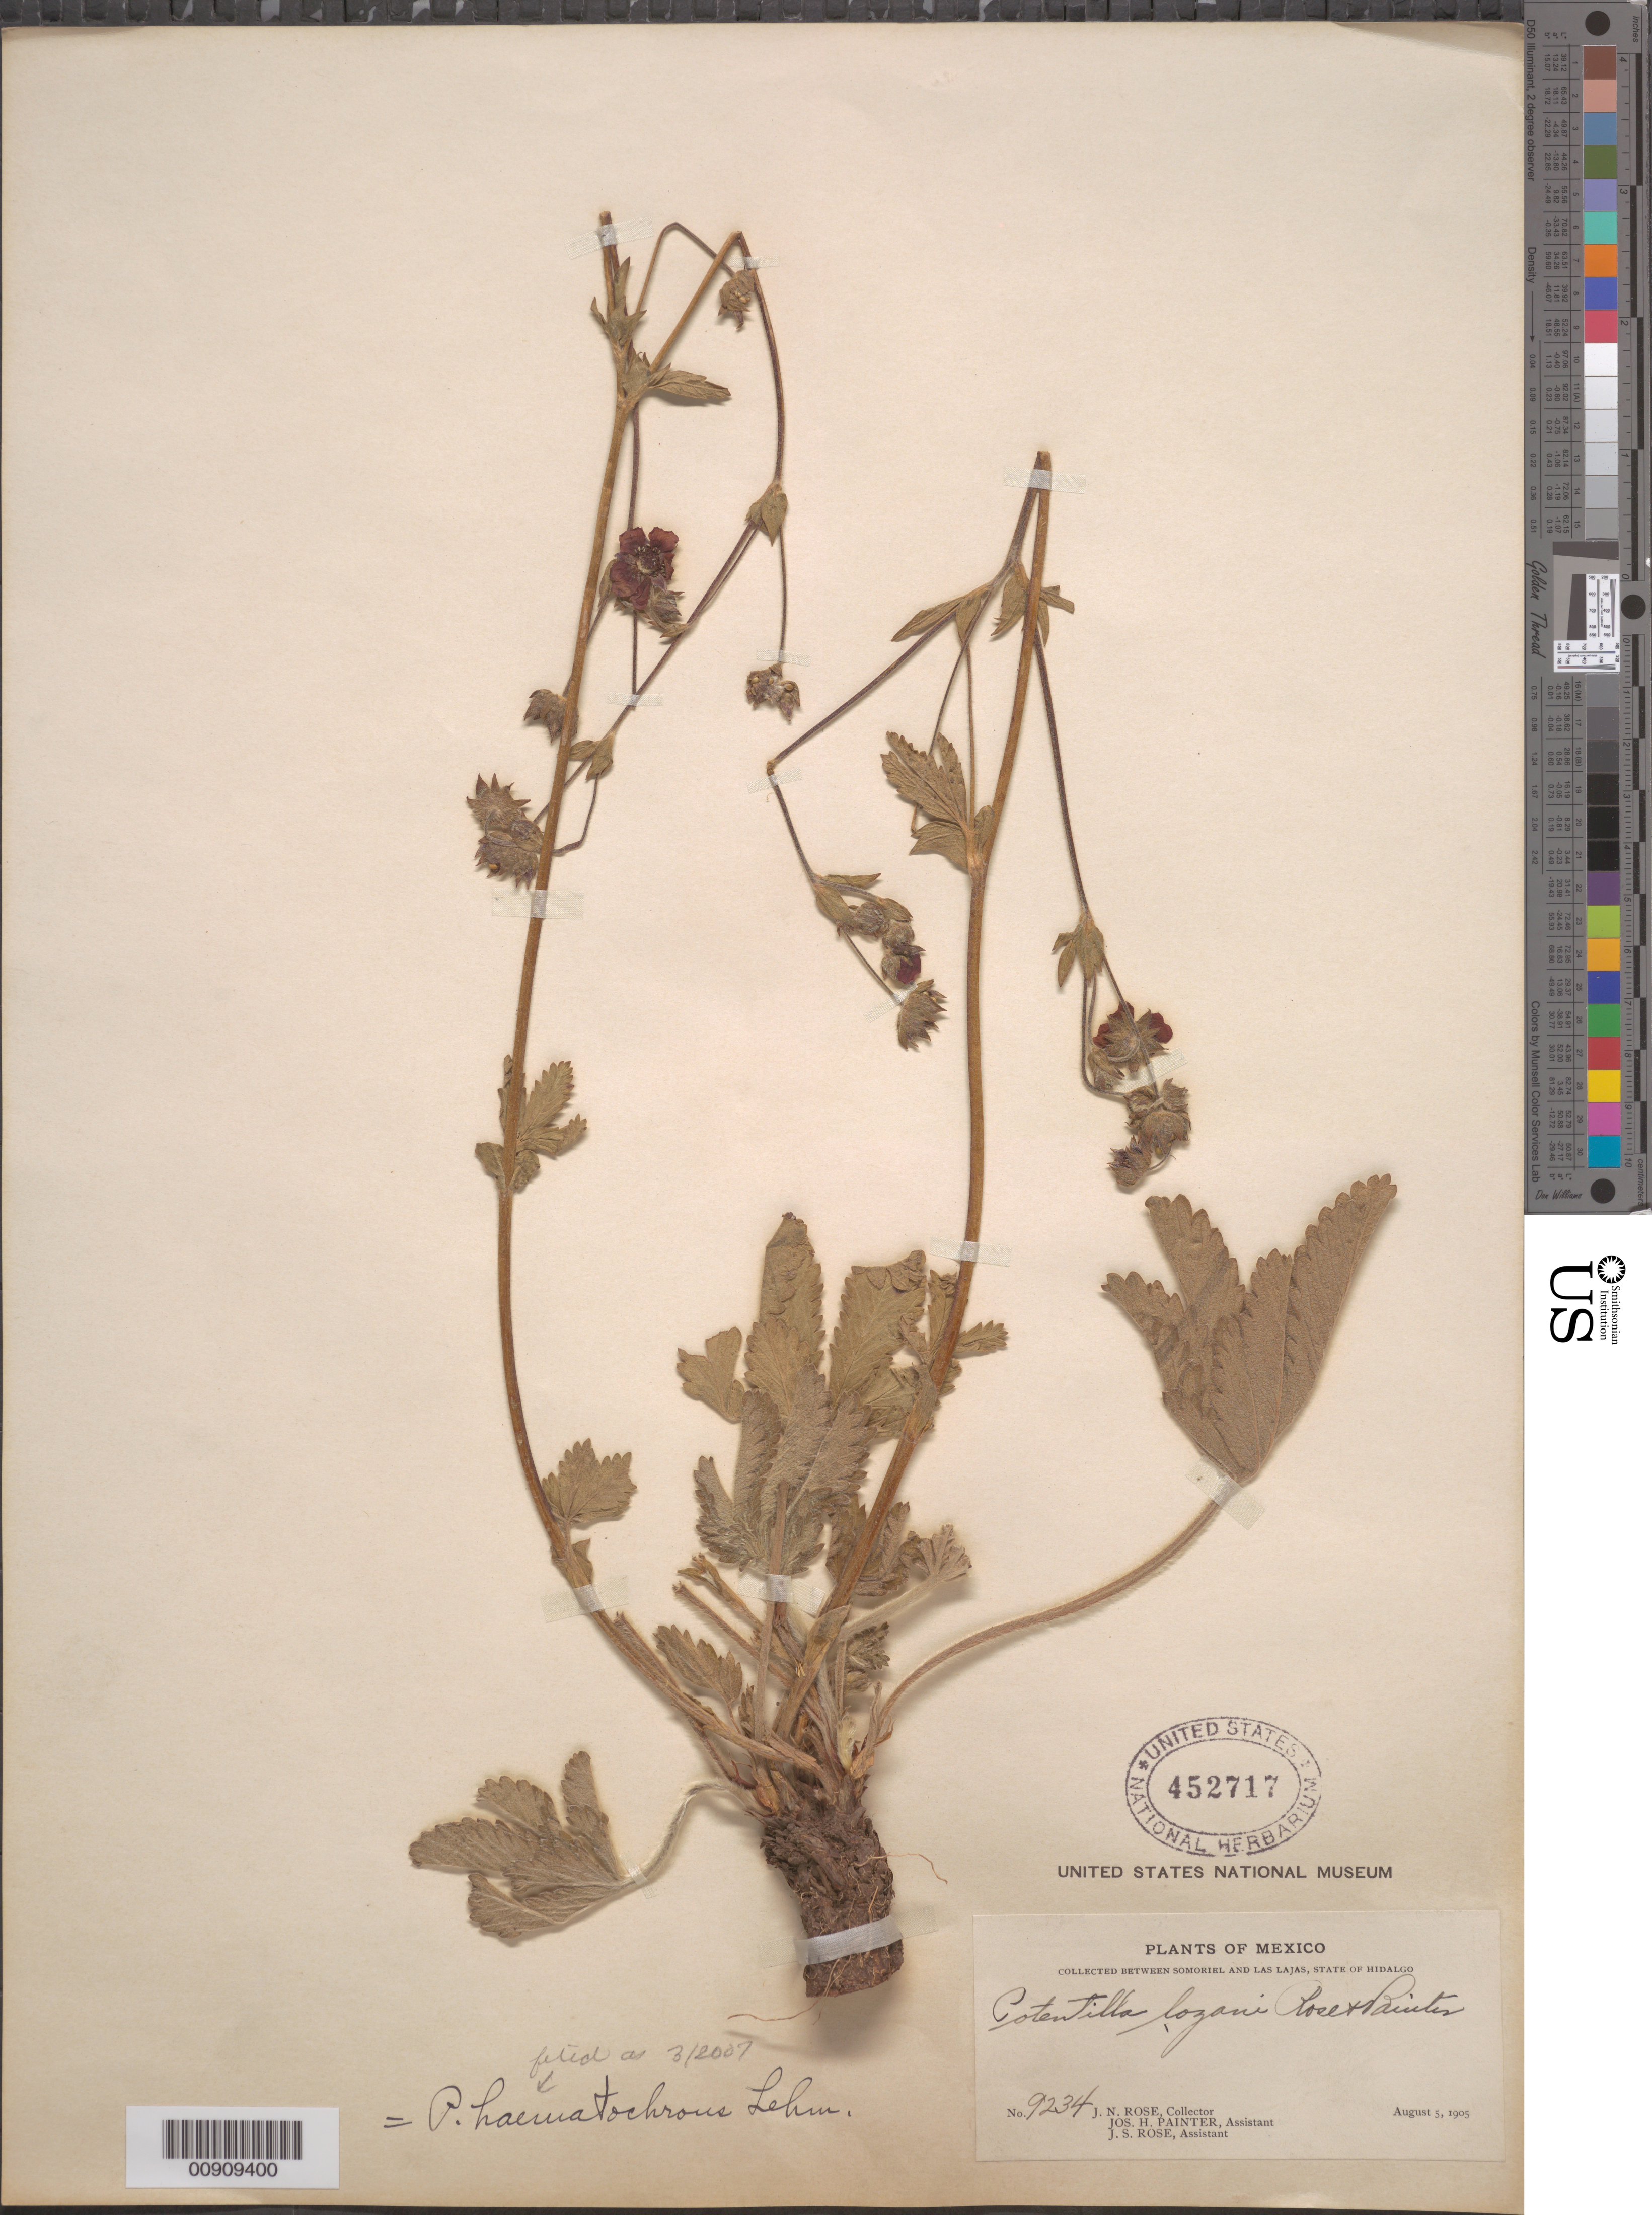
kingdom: Plantae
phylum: Tracheophyta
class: Magnoliopsida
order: Rosales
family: Rosaceae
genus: Potentilla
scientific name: Potentilla haematochrous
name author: Lehm.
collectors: J. N. Rose, J. H. Painter & J. S. Rose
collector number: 9234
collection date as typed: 05 Aug 1905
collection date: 1905-08-05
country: Mexico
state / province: Hidalgo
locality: Between Somoriel and Las Lajas, State of Hidalgo.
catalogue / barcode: US 452717